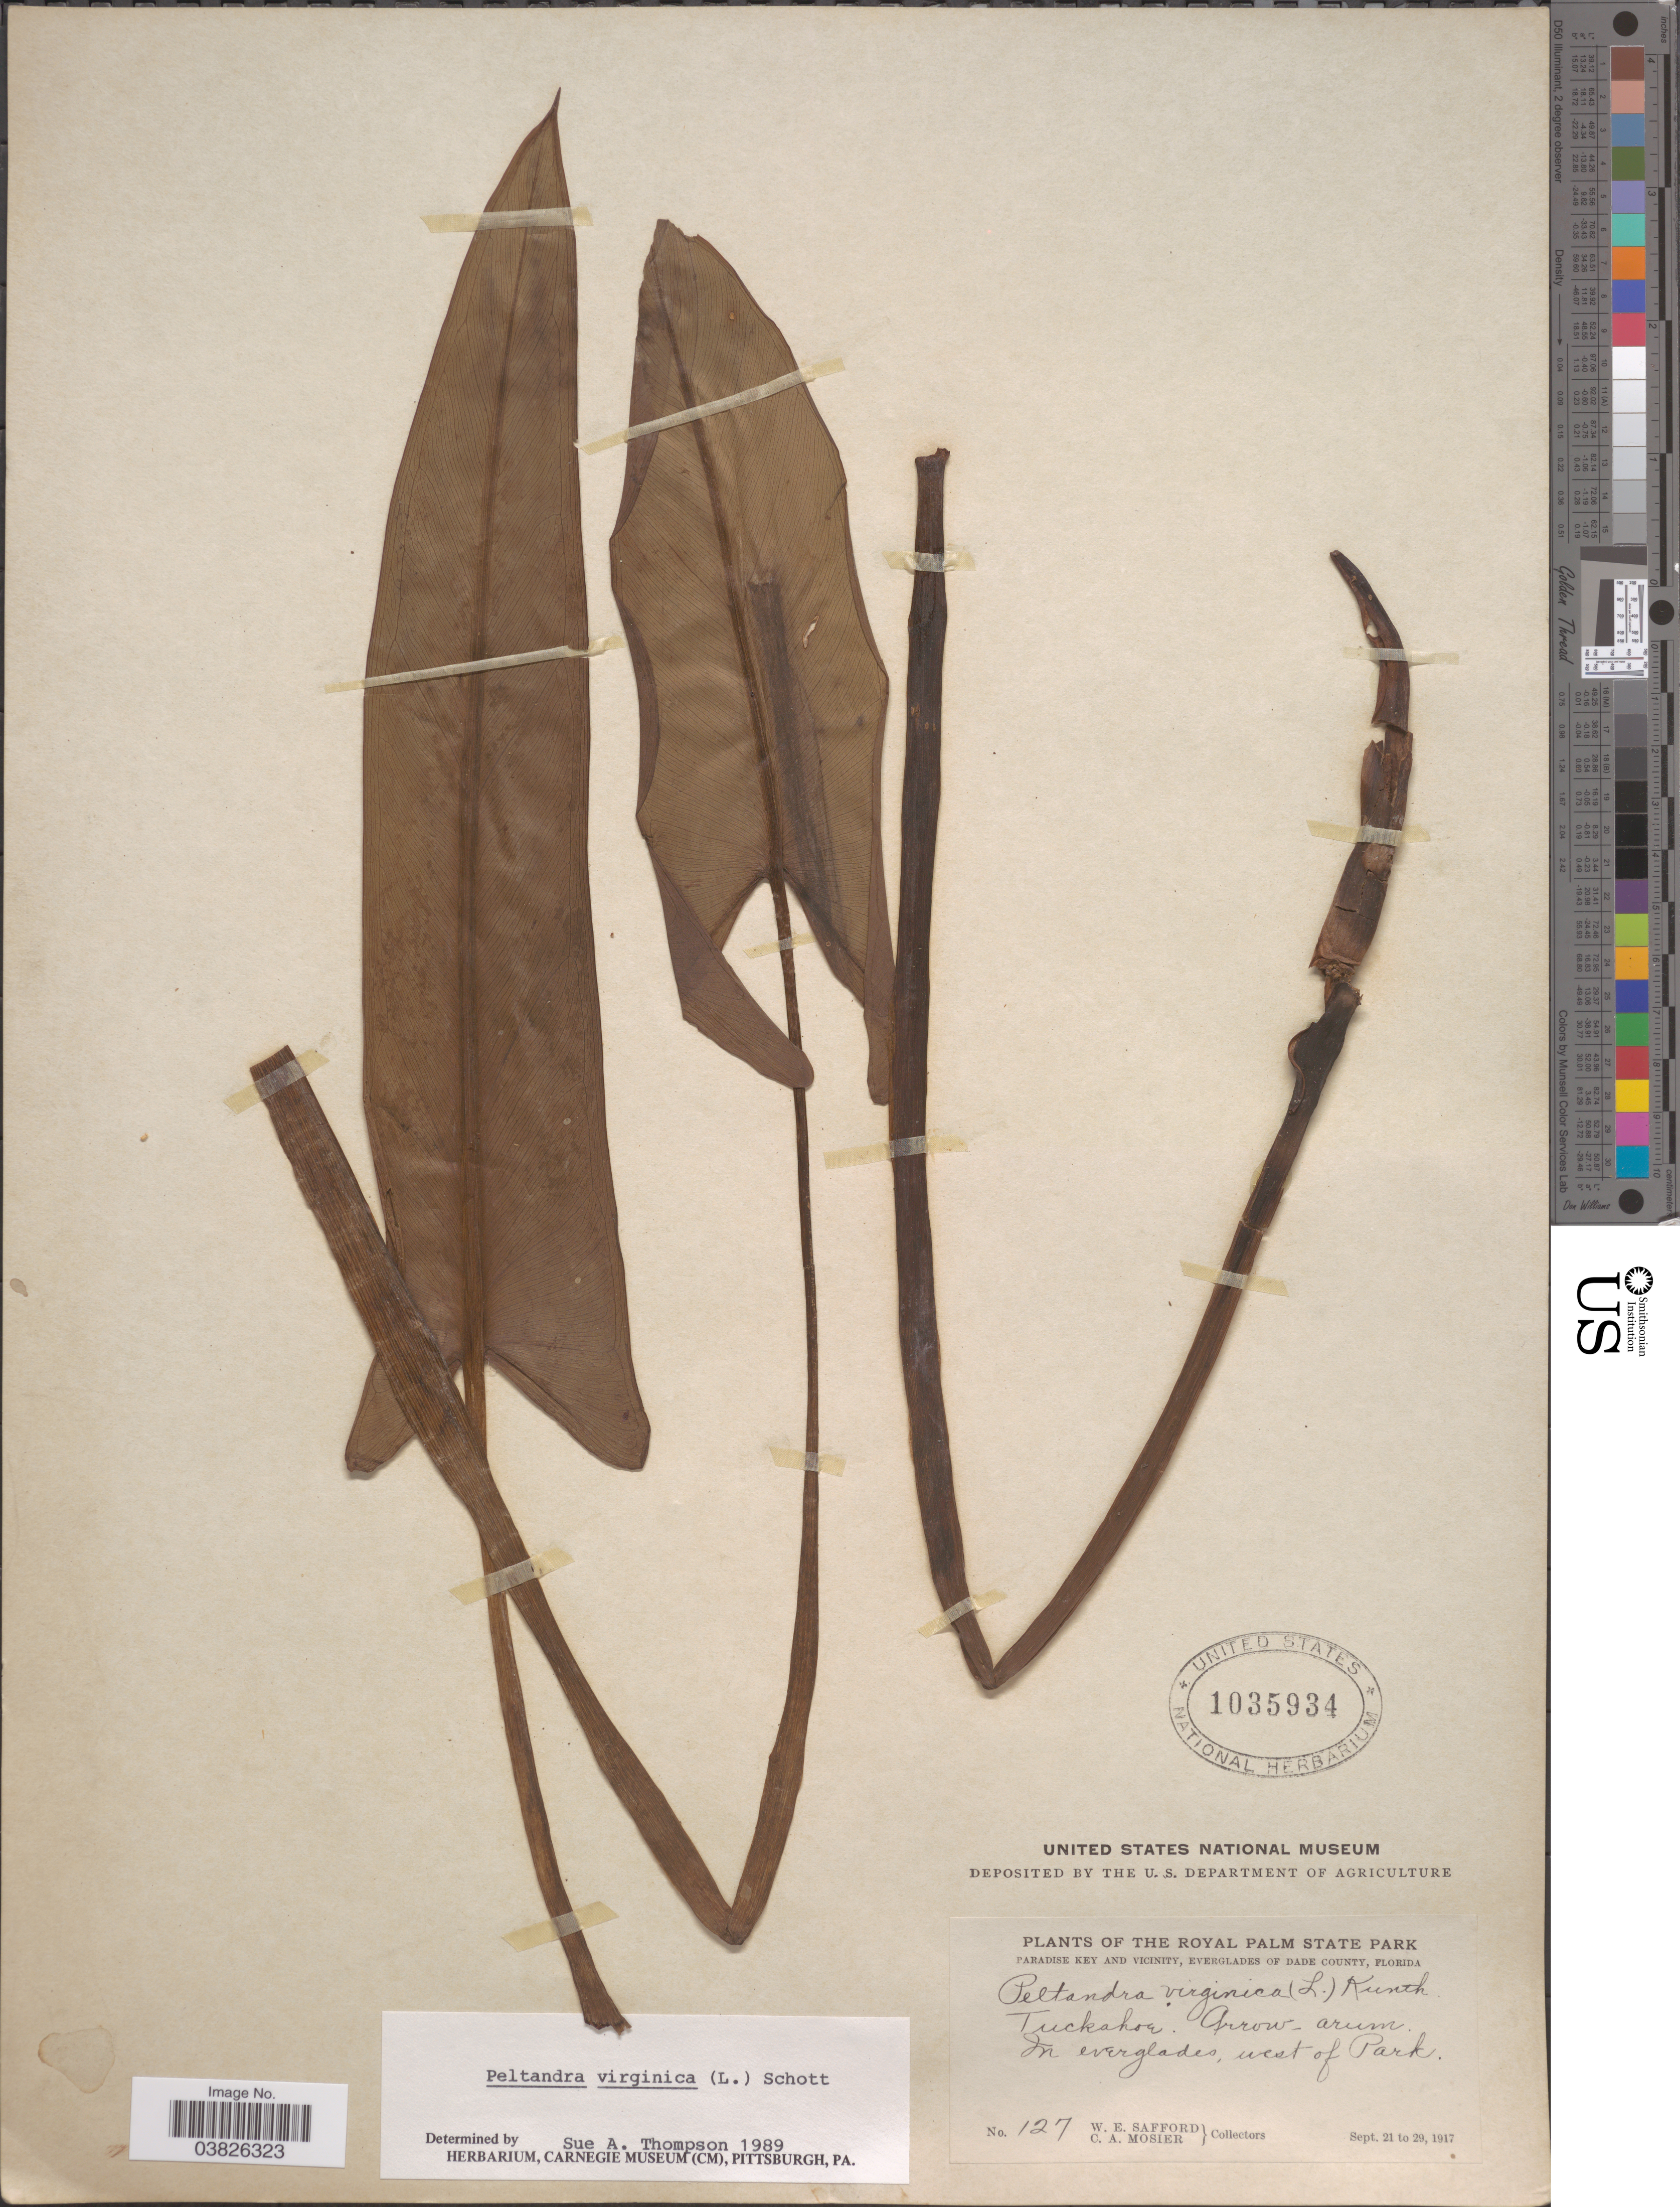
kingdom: Plantae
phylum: Tracheophyta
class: Liliopsida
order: Alismatales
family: Araceae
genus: Peltandra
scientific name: Peltandra virginica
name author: (L.) Schott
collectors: W. E. Safford & C. A. Mosier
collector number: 127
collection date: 1917-09-21/1917-09-29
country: United States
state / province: Florida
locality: The Royal Palm State Park. Paradise Key and Vicinity, Everglades of Dade County. In everglades, west of Park.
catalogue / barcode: US 1035934